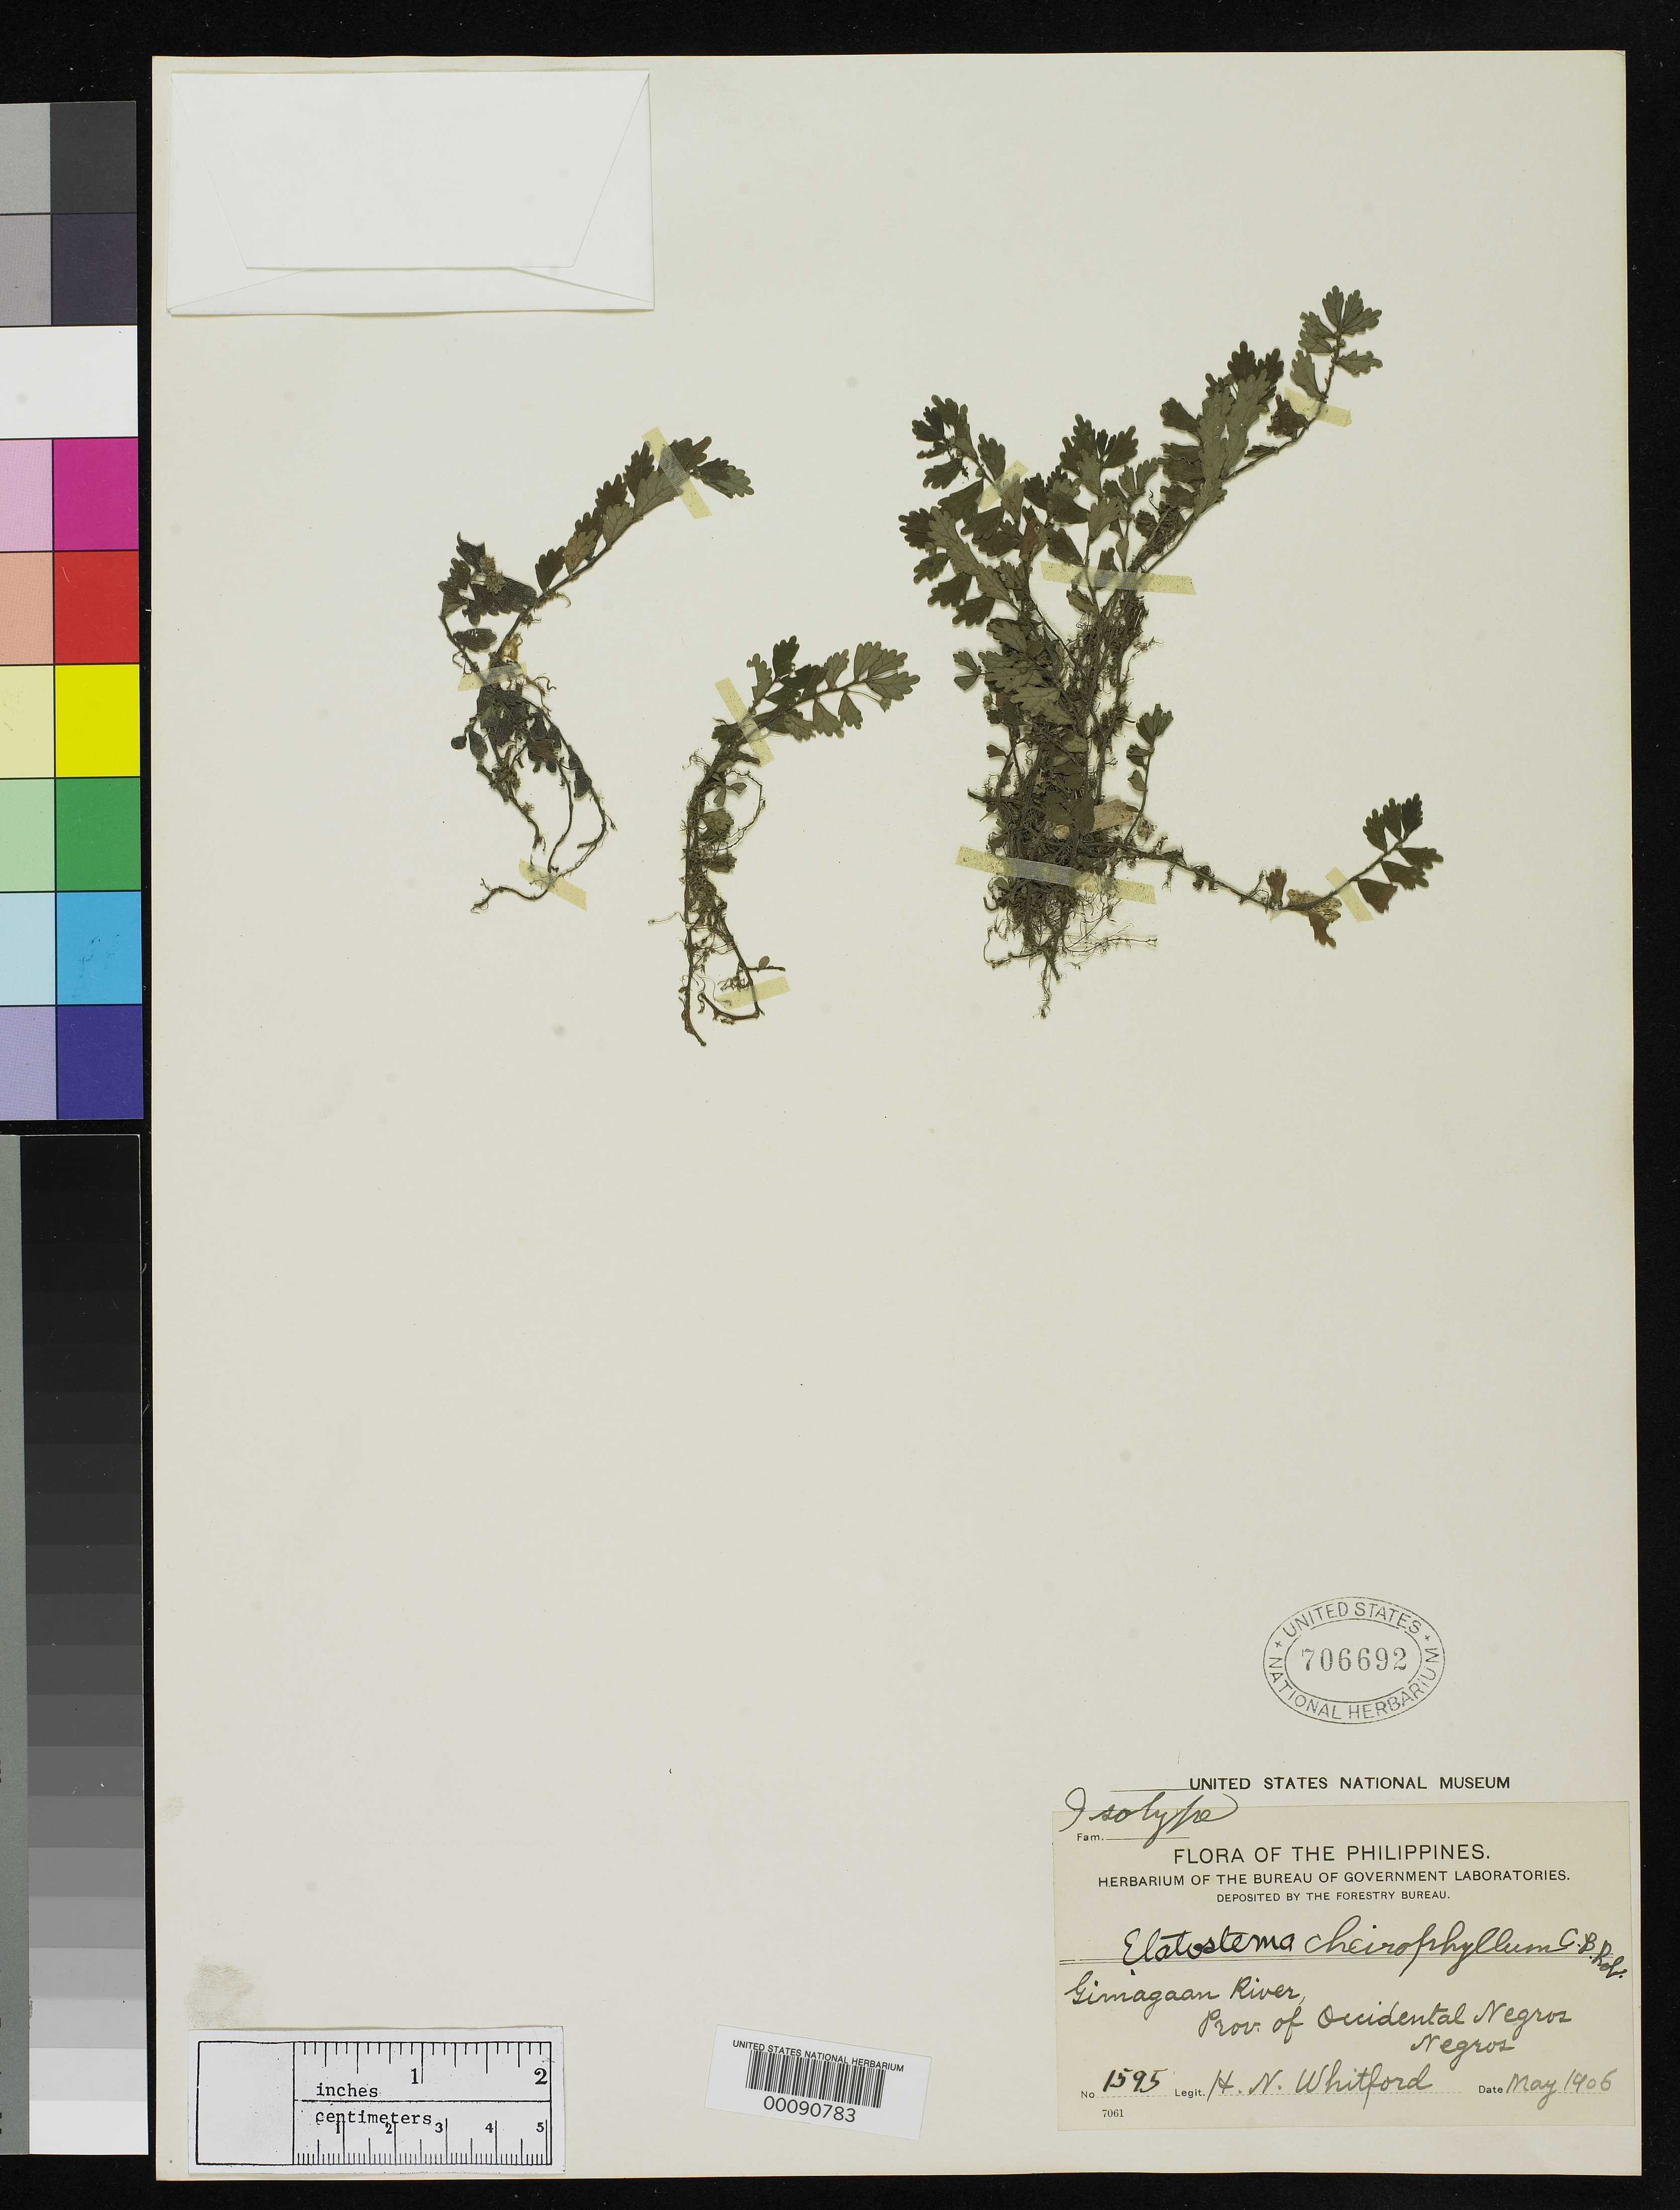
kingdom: Plantae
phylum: Tracheophyta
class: Magnoliopsida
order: Rosales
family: Urticaceae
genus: Elatostema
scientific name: Elatostema cheirophyllum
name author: C.B. Rob.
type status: Isotype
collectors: H. N. Whitford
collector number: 1595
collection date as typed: May 1906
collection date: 1906-05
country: Philippines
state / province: Western Visayas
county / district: Negros Occidental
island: Negros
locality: Gimagaan River.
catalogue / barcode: US 706692